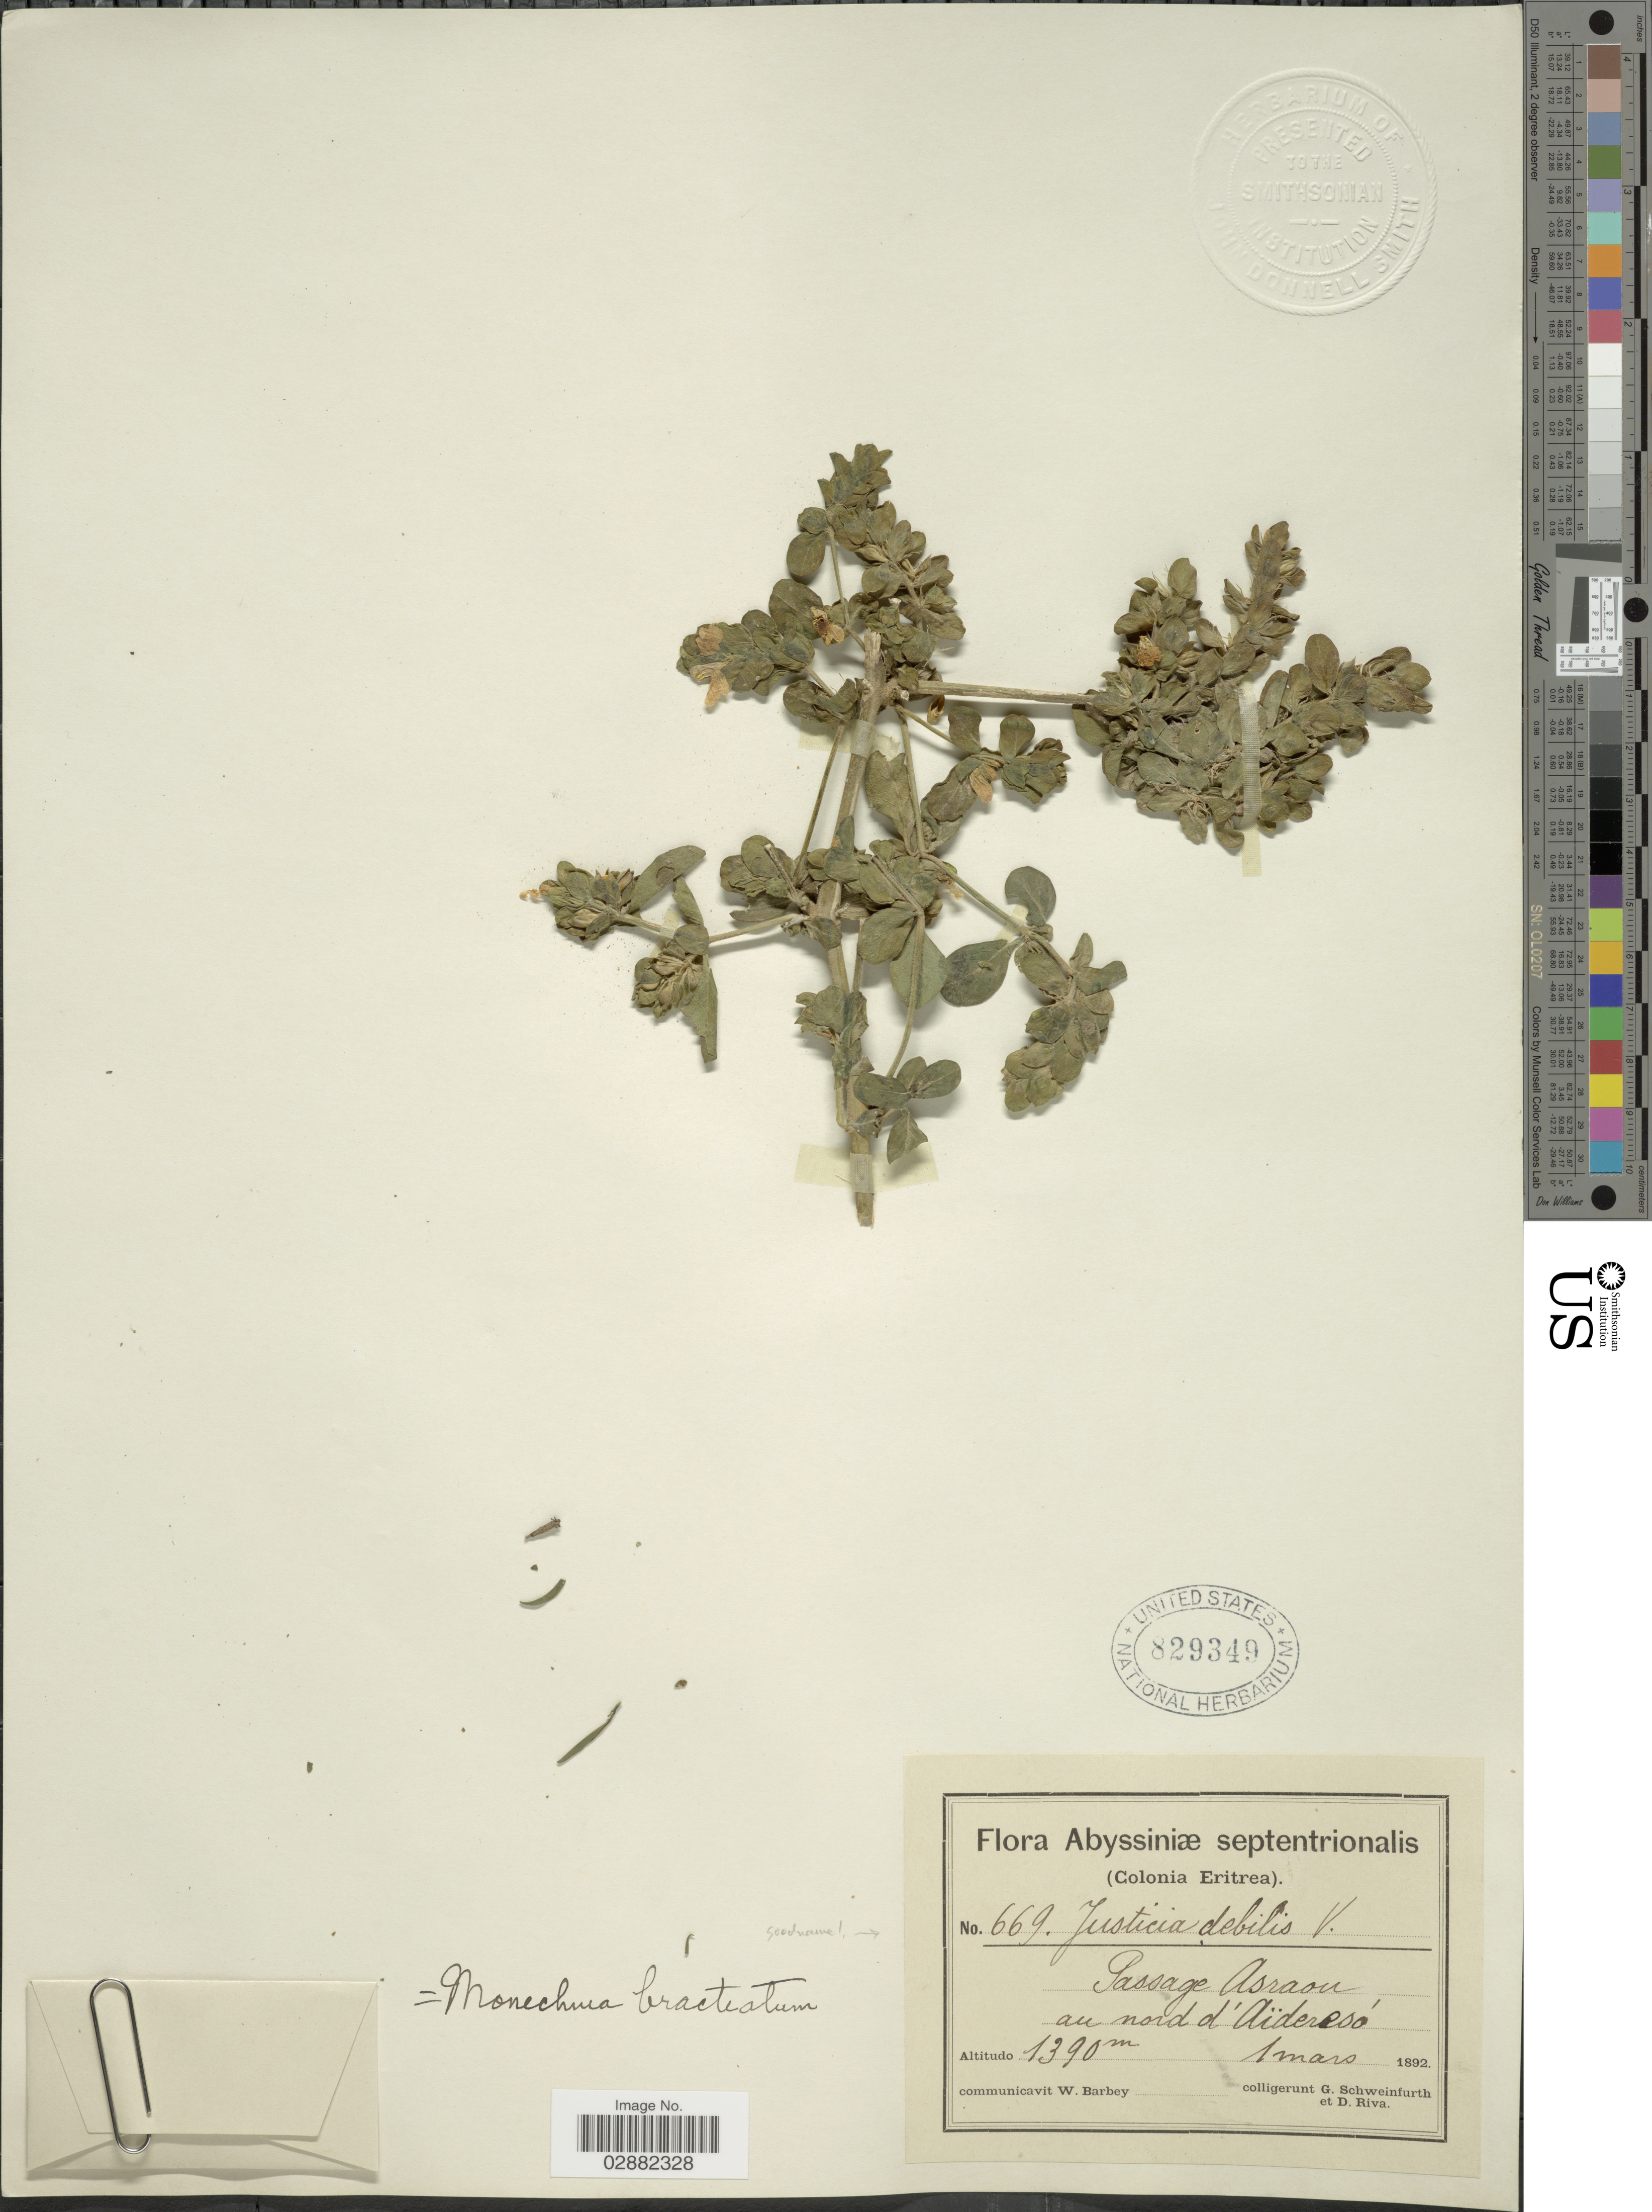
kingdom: Plantae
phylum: Tracheophyta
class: Magnoliopsida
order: Lamiales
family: Acanthaceae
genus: Justicia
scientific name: Justicia debilis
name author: (Forssk.) Vahl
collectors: G. A. Schweinfurth (herbarium) & D. Riva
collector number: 669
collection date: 1892-03-01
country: Eritrea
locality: Abyssiniæ septentrionalis. Colonia Eritrea. Passage Asraou au nord d'Aïderesó.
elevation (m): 1390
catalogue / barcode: US 829349